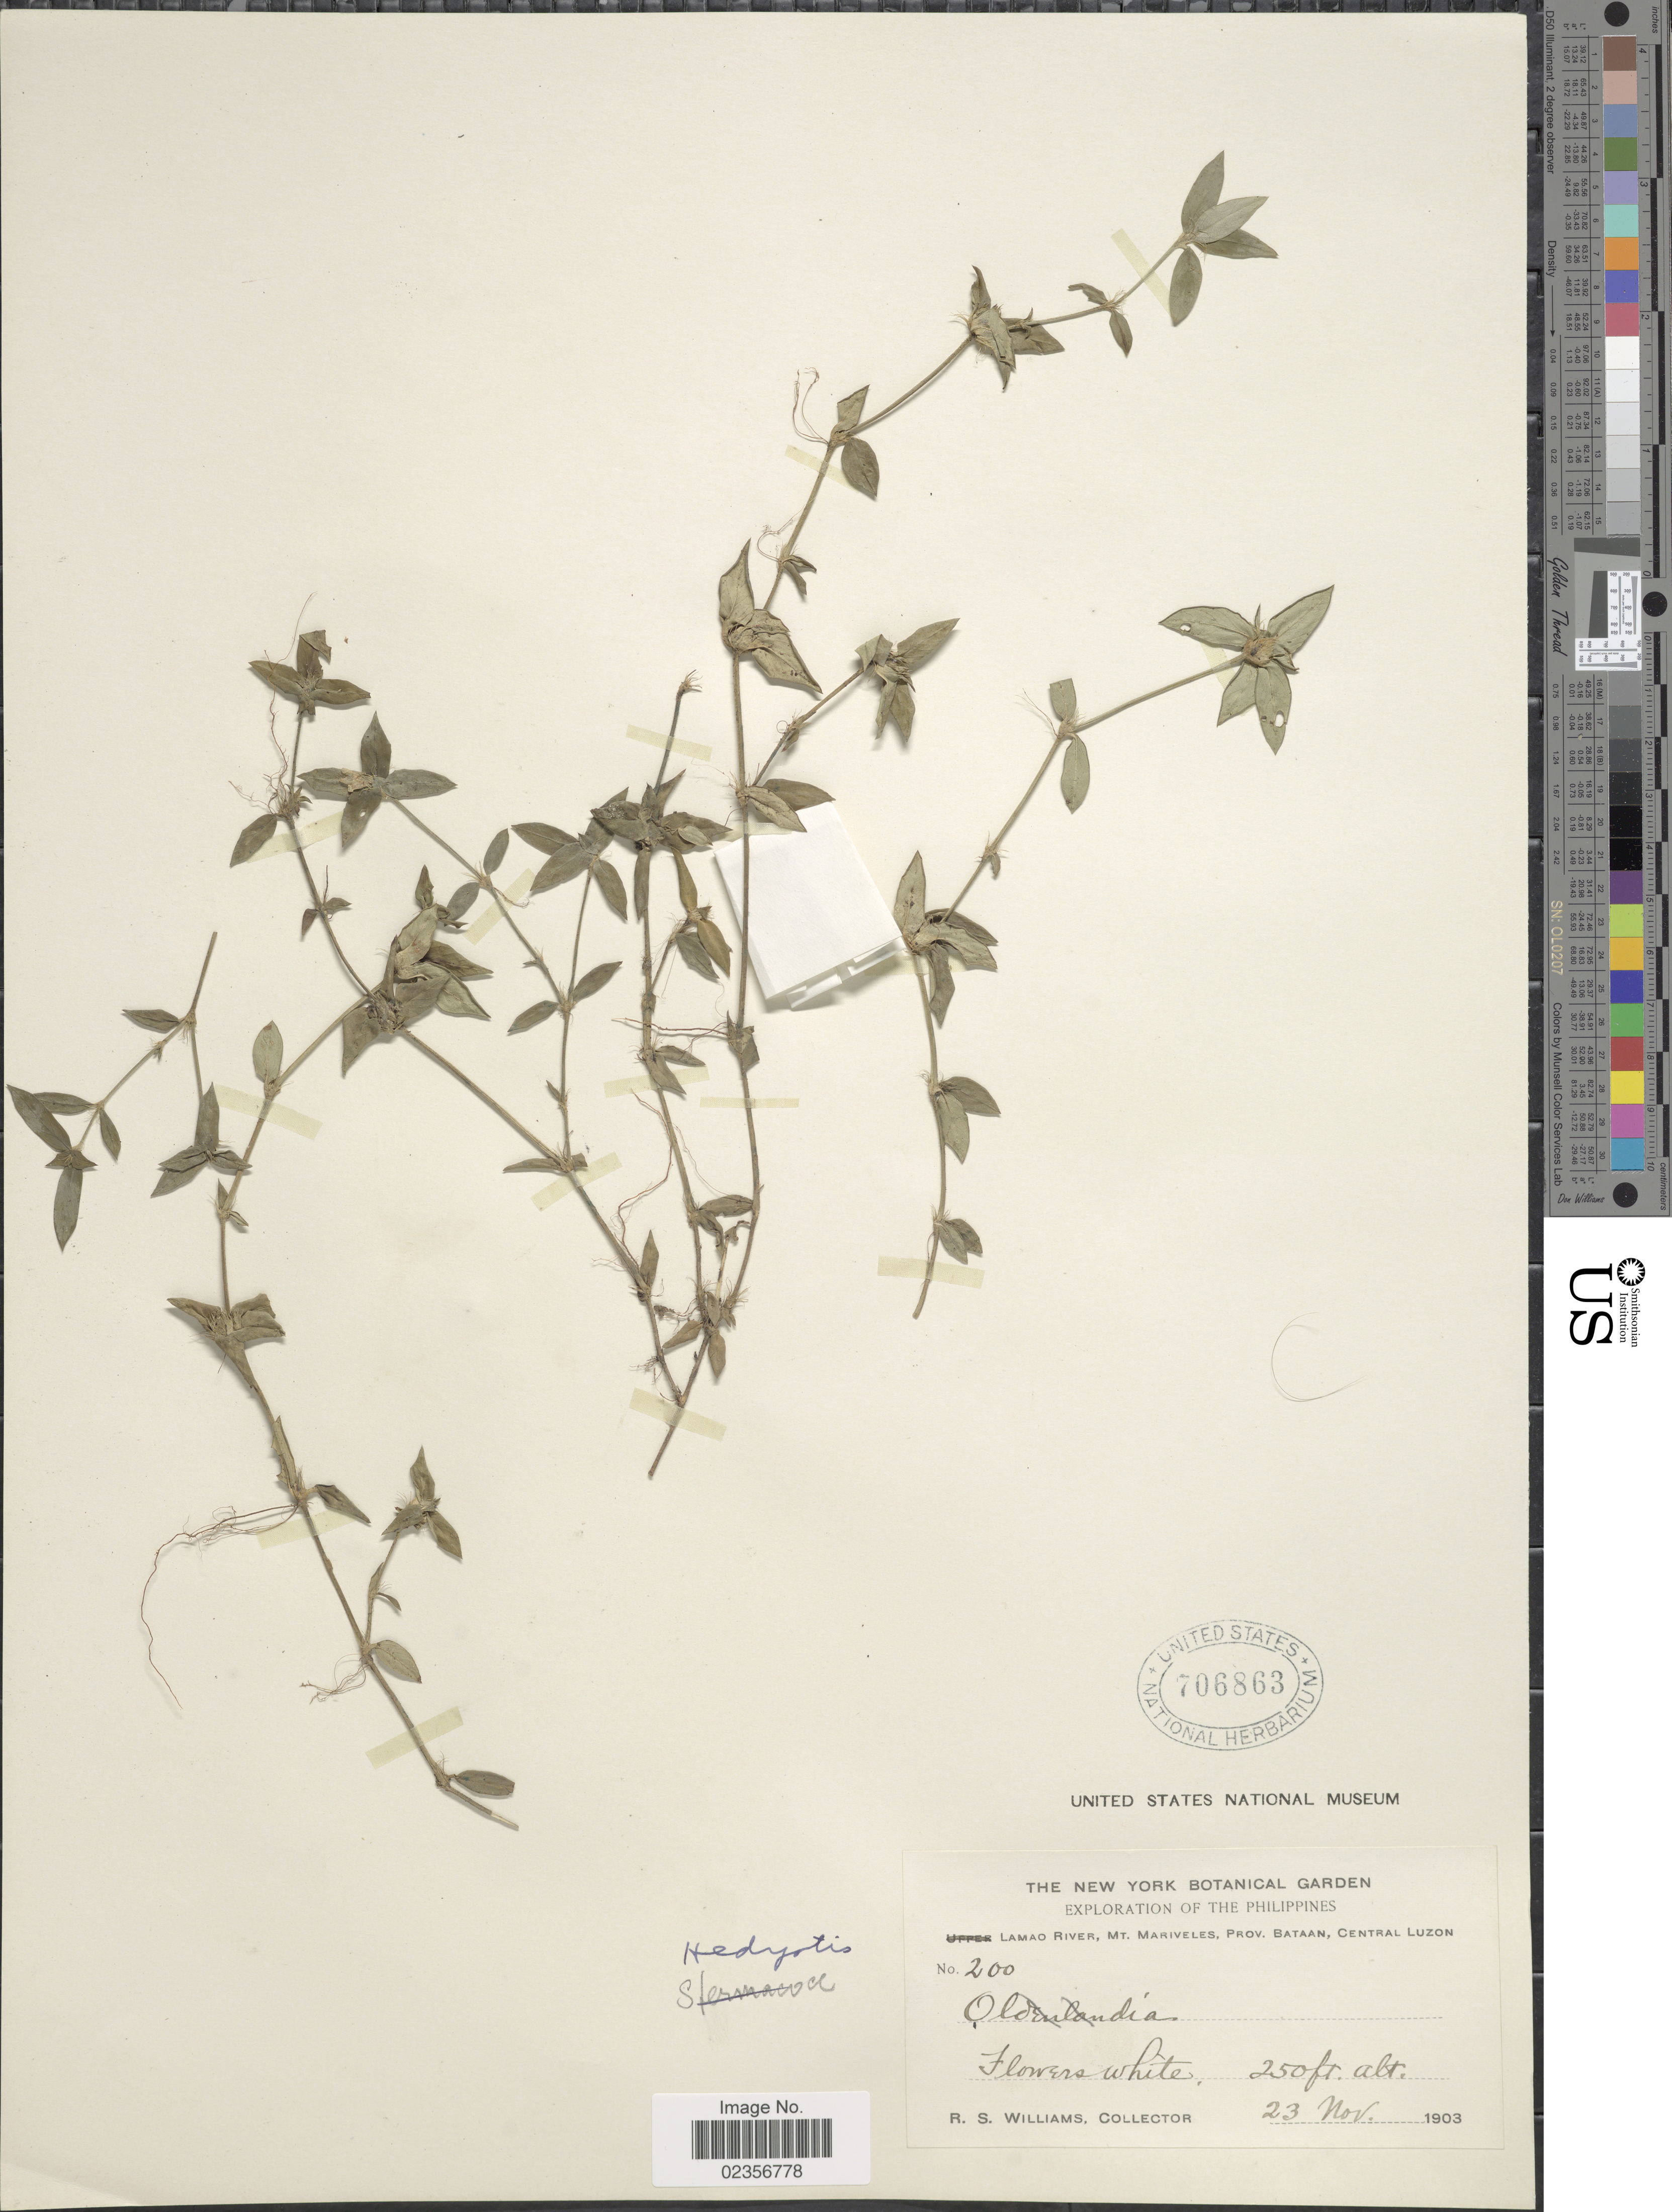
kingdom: Plantae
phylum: Tracheophyta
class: Magnoliopsida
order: Gentianales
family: Rubiaceae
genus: Hedyotis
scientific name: Hedyotis sp.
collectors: R. S. Williams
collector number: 200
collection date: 1903-11-23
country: Philippines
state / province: Central Luzon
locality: Lamao River, Mt. Marivieles, Prov. Bataan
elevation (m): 76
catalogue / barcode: US 706863